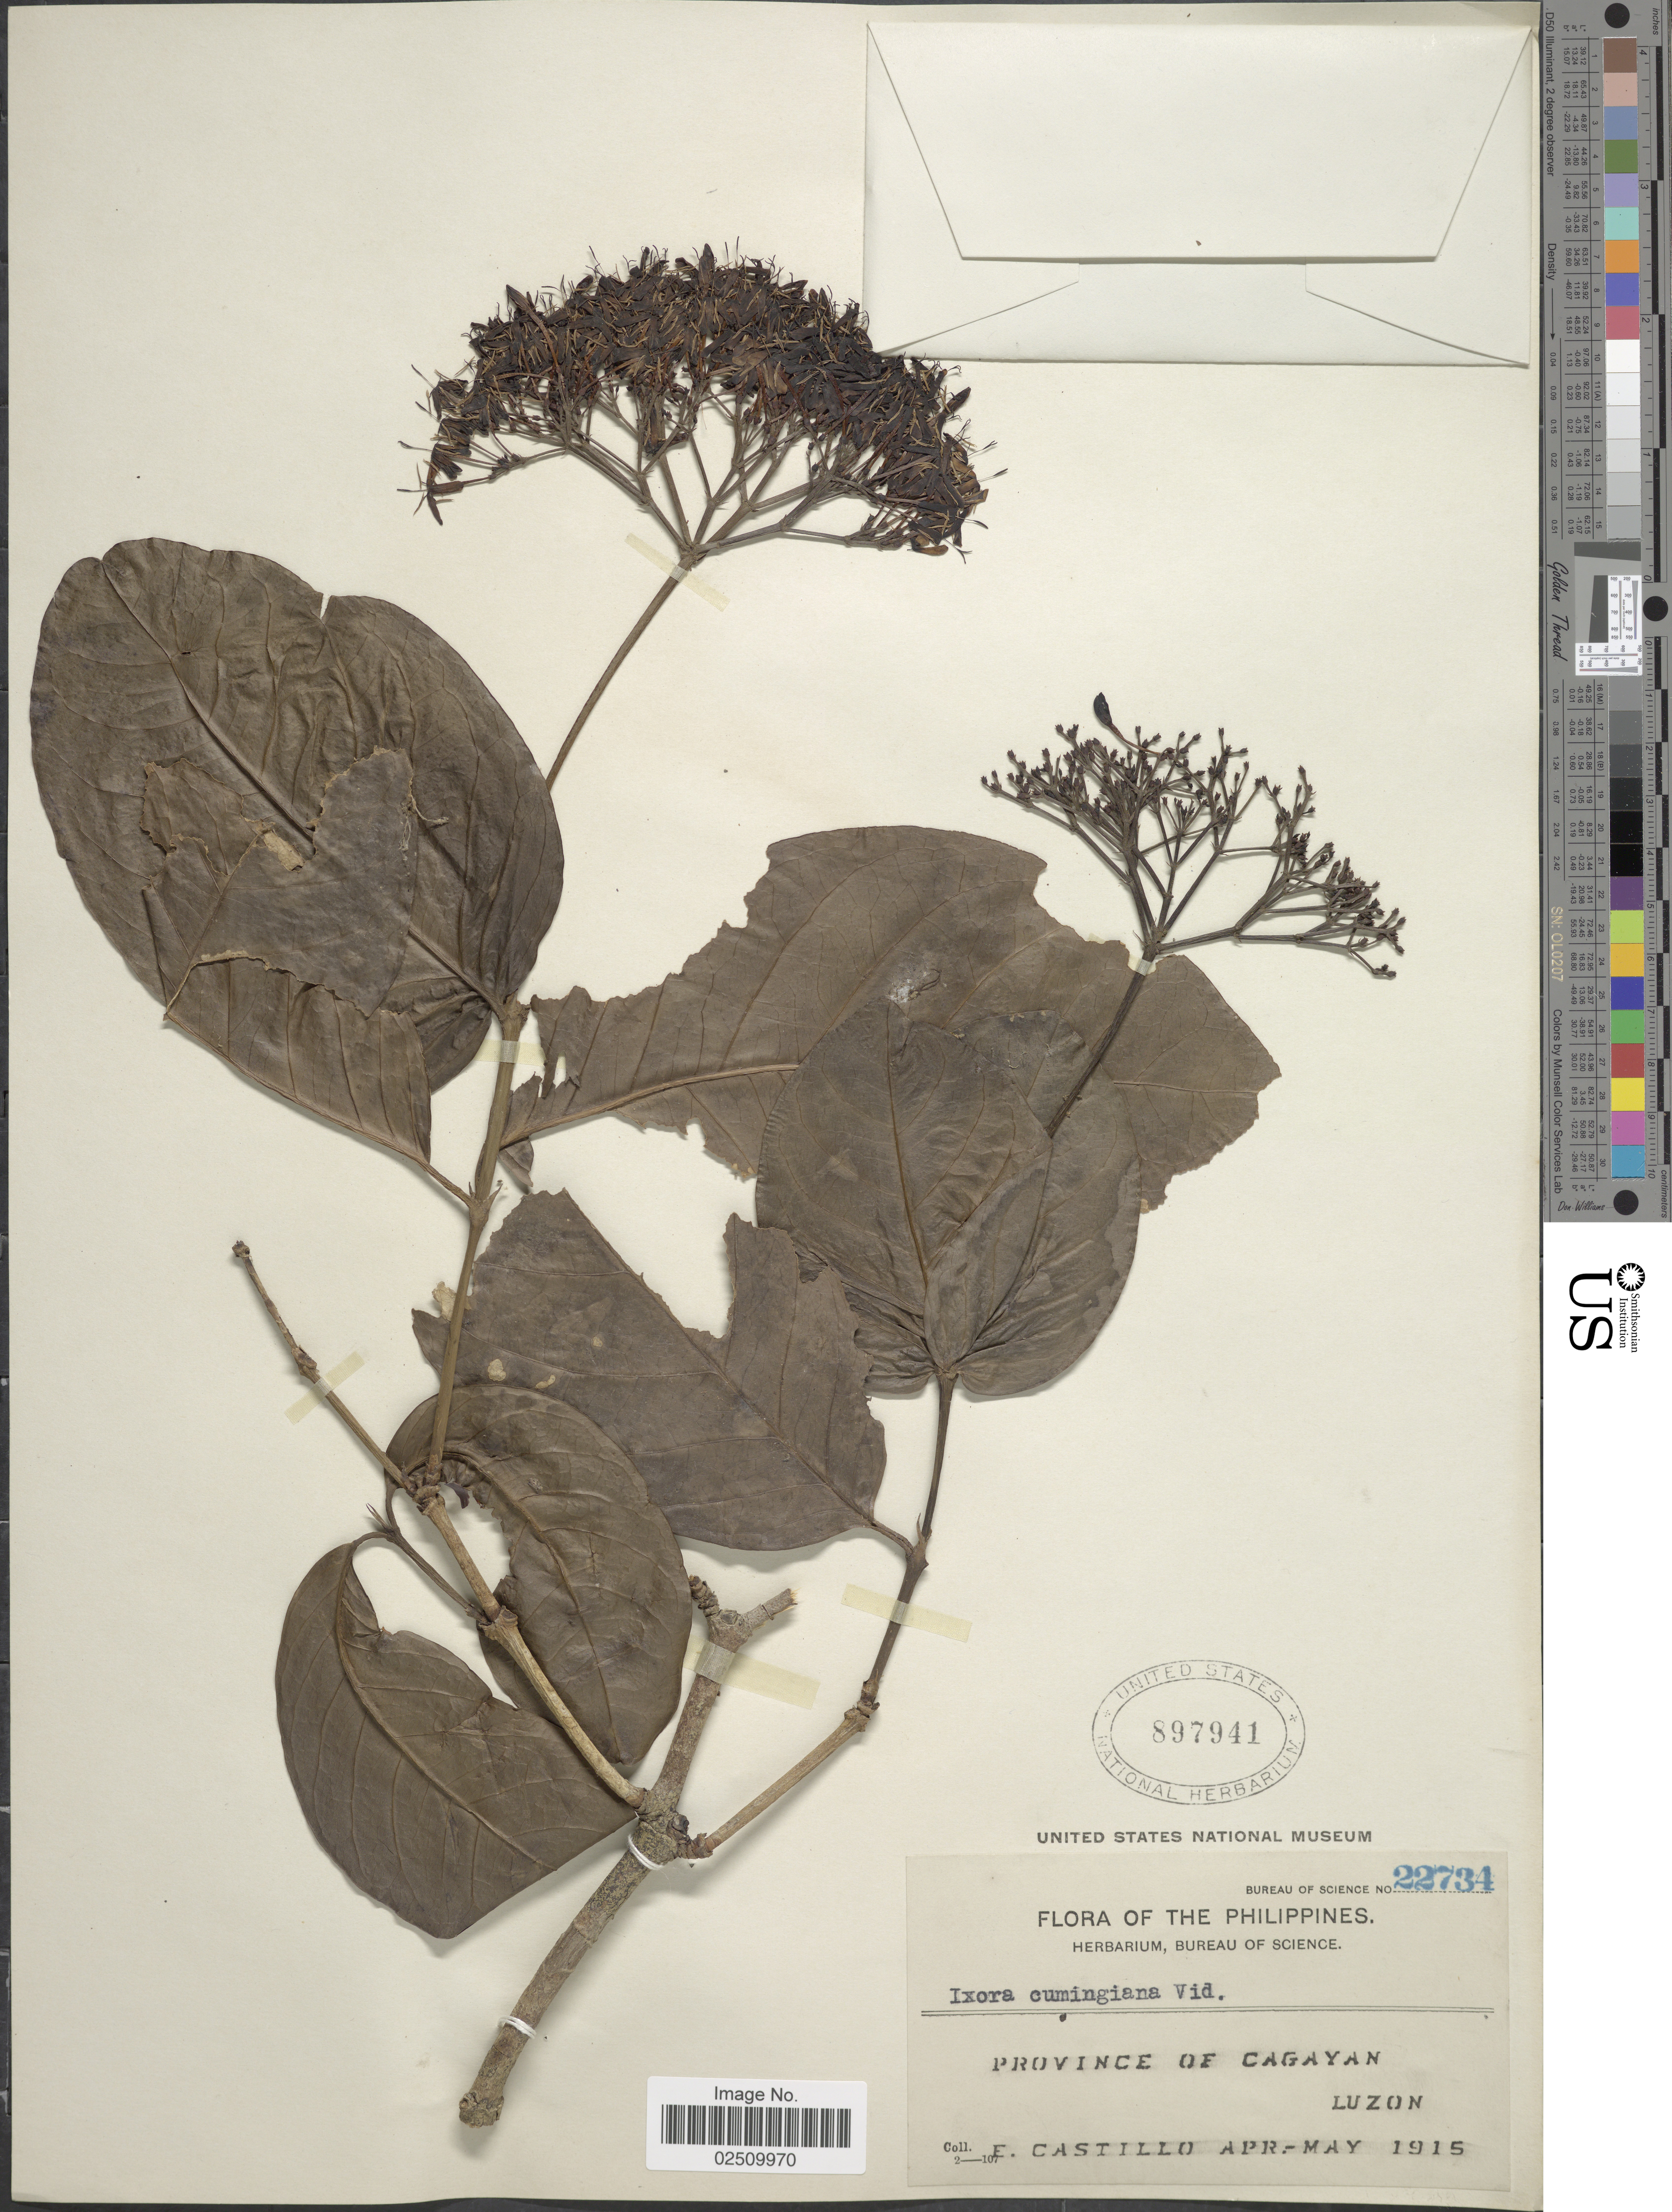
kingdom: Plantae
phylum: Tracheophyta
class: Magnoliopsida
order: Gentianales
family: Rubiaceae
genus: Ixora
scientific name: Ixora cumingiana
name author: S. Vidal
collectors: E. Castillo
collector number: Bureau of Science 22734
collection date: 1915-04/1915-05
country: Philippines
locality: Province of Cagayan, Luzon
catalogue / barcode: US 897941